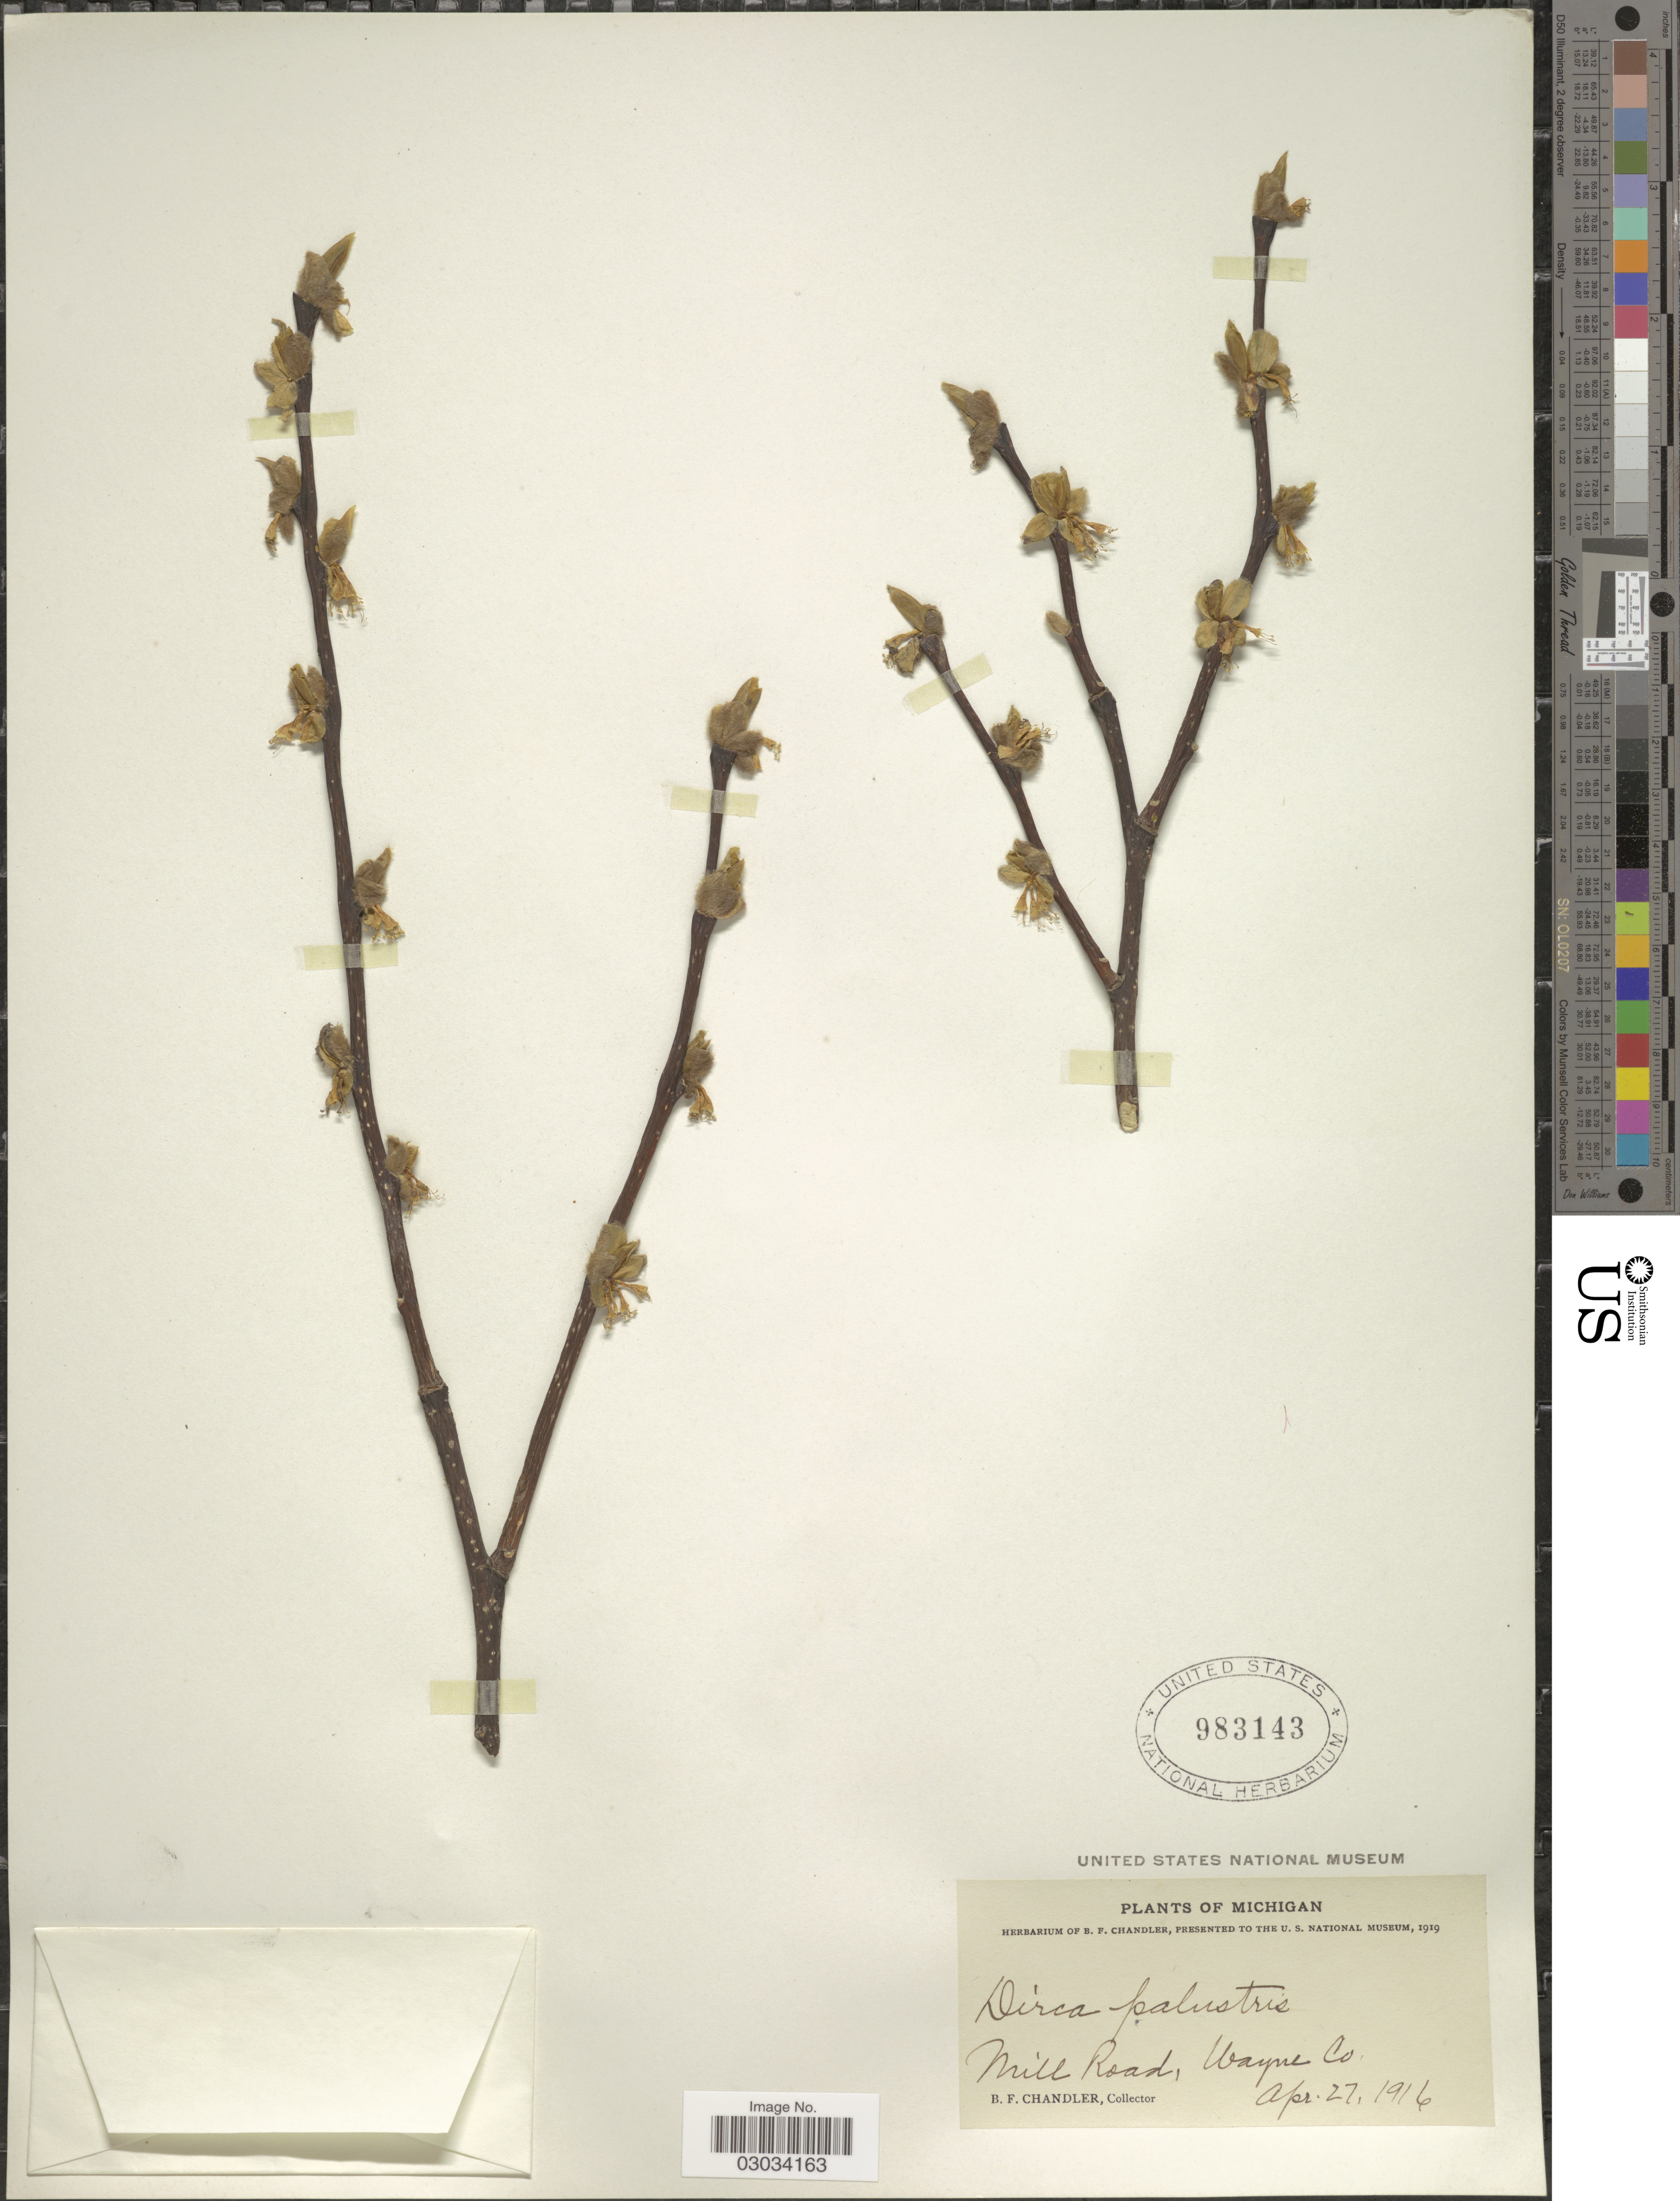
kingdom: Plantae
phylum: Tracheophyta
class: Magnoliopsida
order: Malvales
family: Thymelaeaceae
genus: Dirca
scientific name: Dirca palustris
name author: L.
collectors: B. F. Chandler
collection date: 1916-04-27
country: United States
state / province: Michigan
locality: Mill Road, Wayne Co.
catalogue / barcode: US 983143